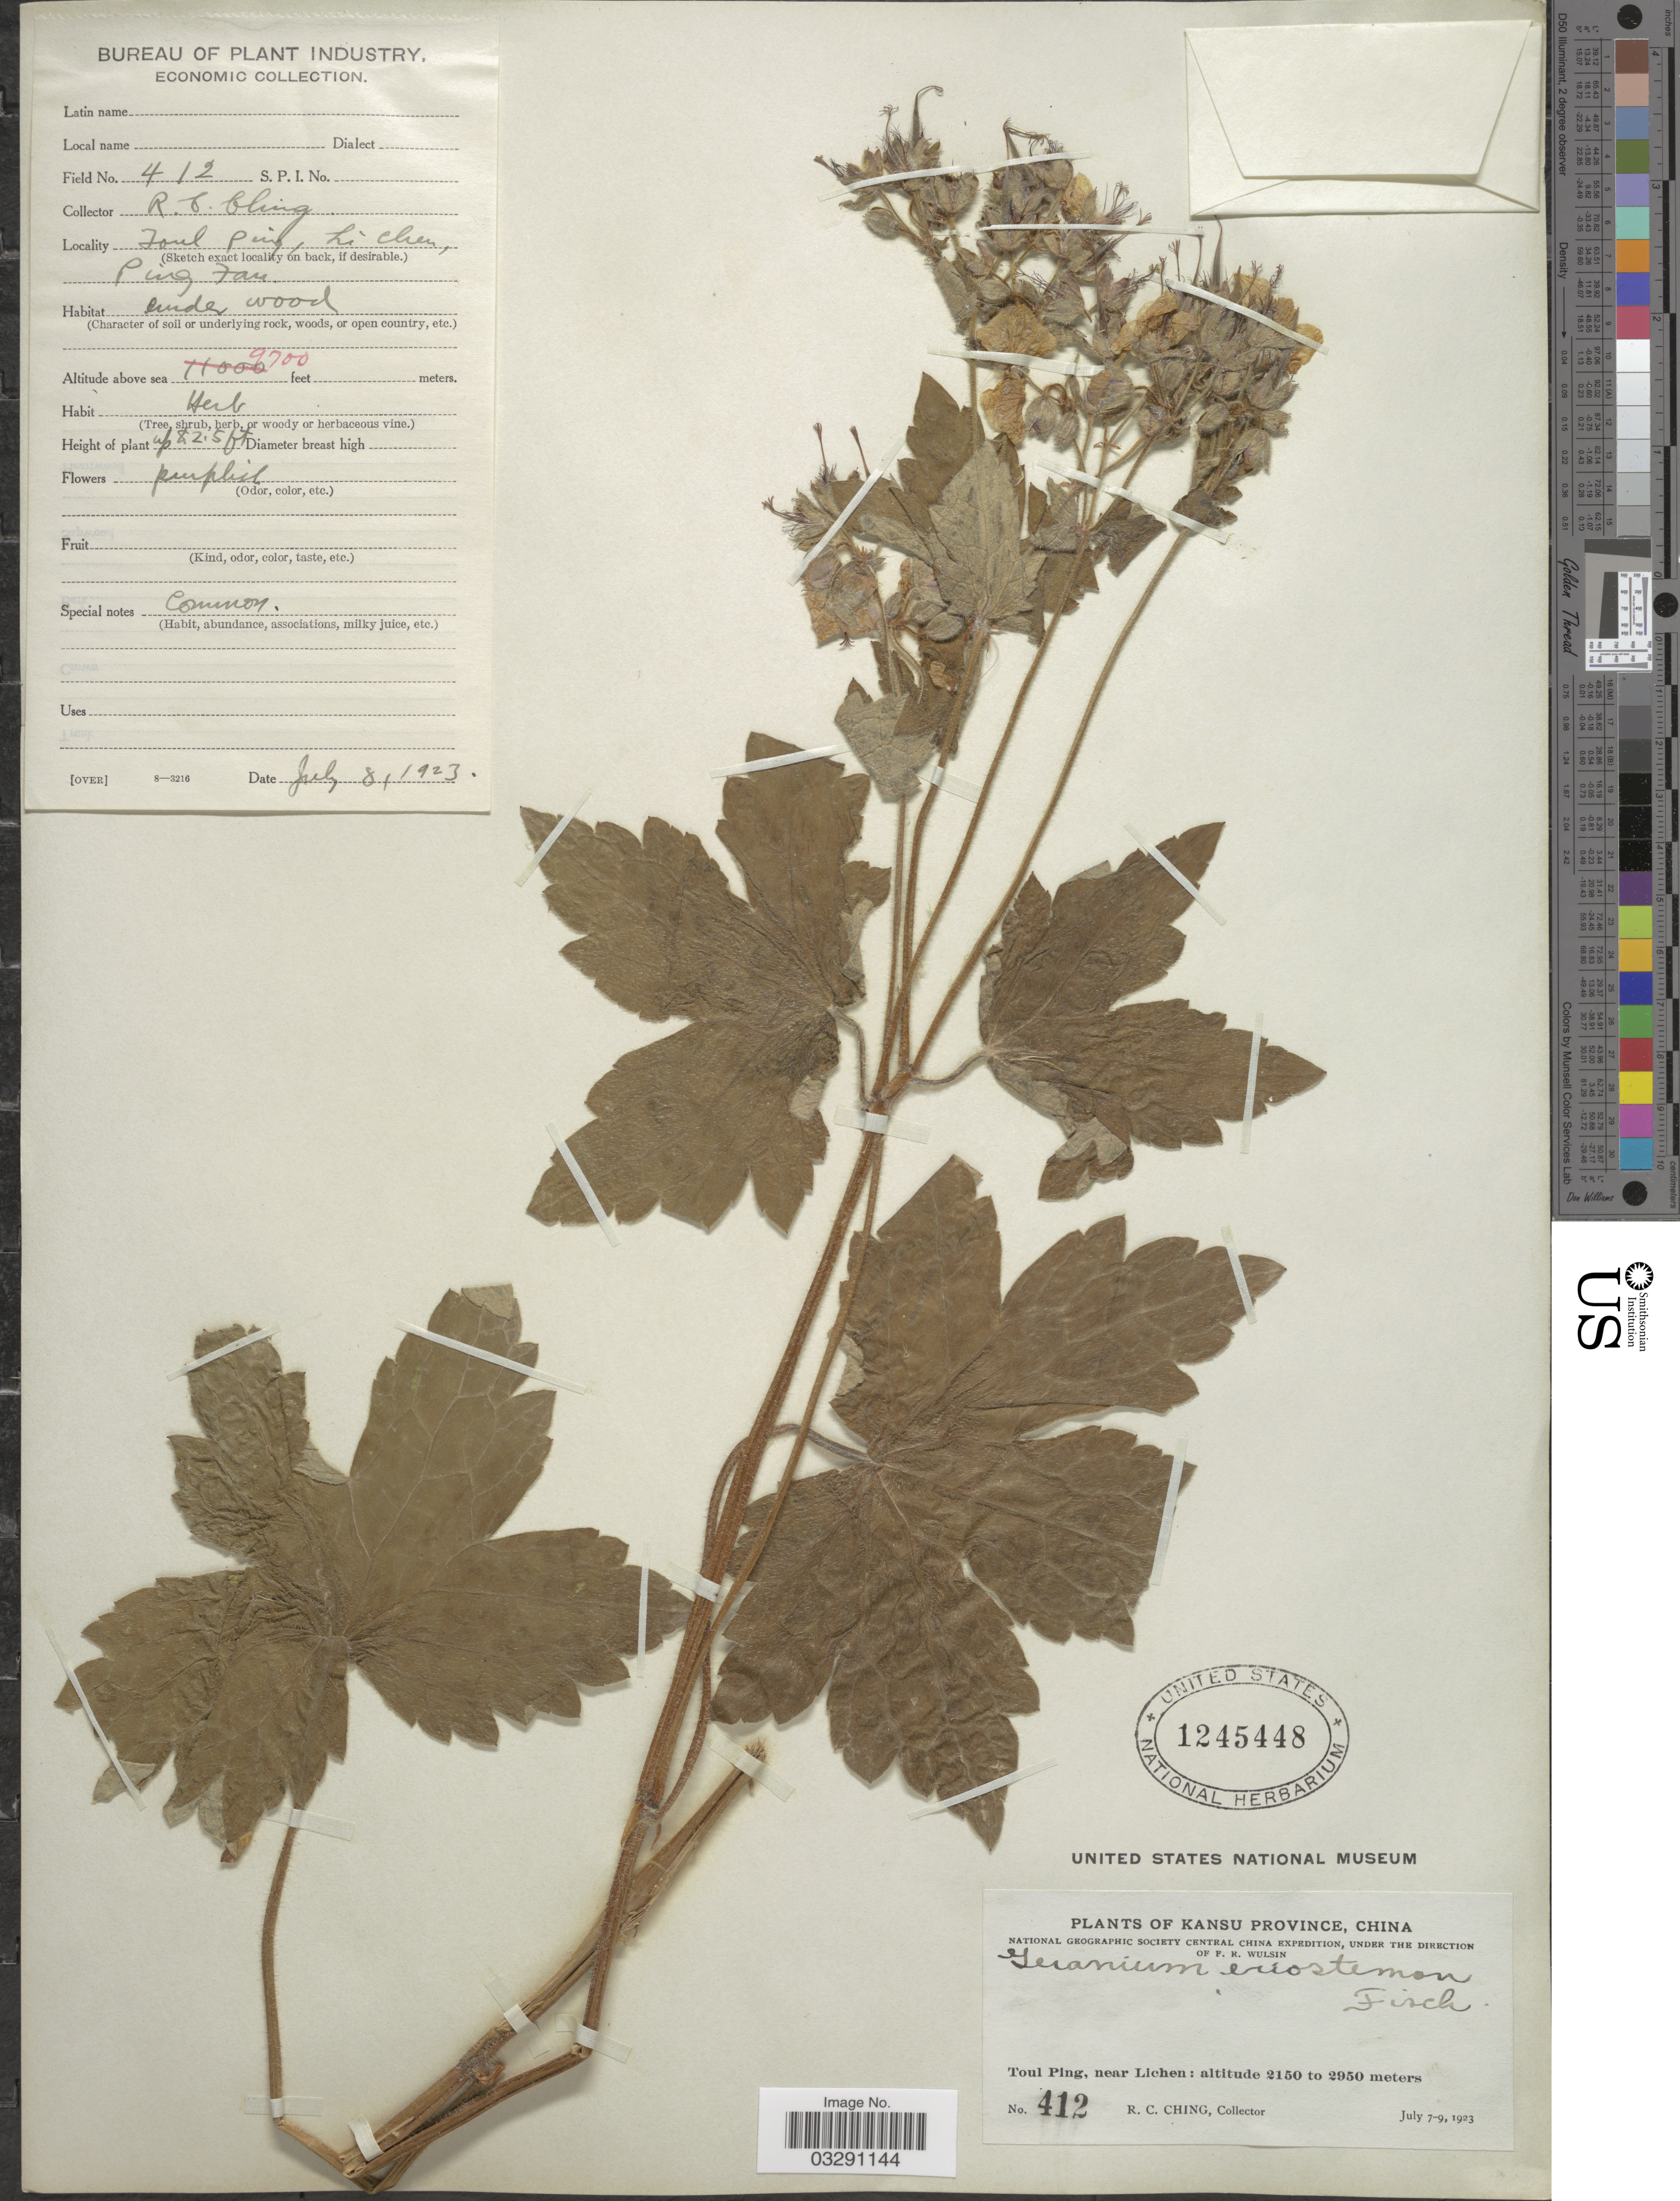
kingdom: Plantae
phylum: Tracheophyta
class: Magnoliopsida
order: Geraniales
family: Geraniaceae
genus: Geranium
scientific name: Geranium eriostemon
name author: Fisch. ex DC.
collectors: R. C. Ching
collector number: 412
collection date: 1923-07-08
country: China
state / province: Gansu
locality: Kansu Province. Toul Ping, near Lichen. Ping Fan.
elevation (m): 2957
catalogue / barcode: US 1245448